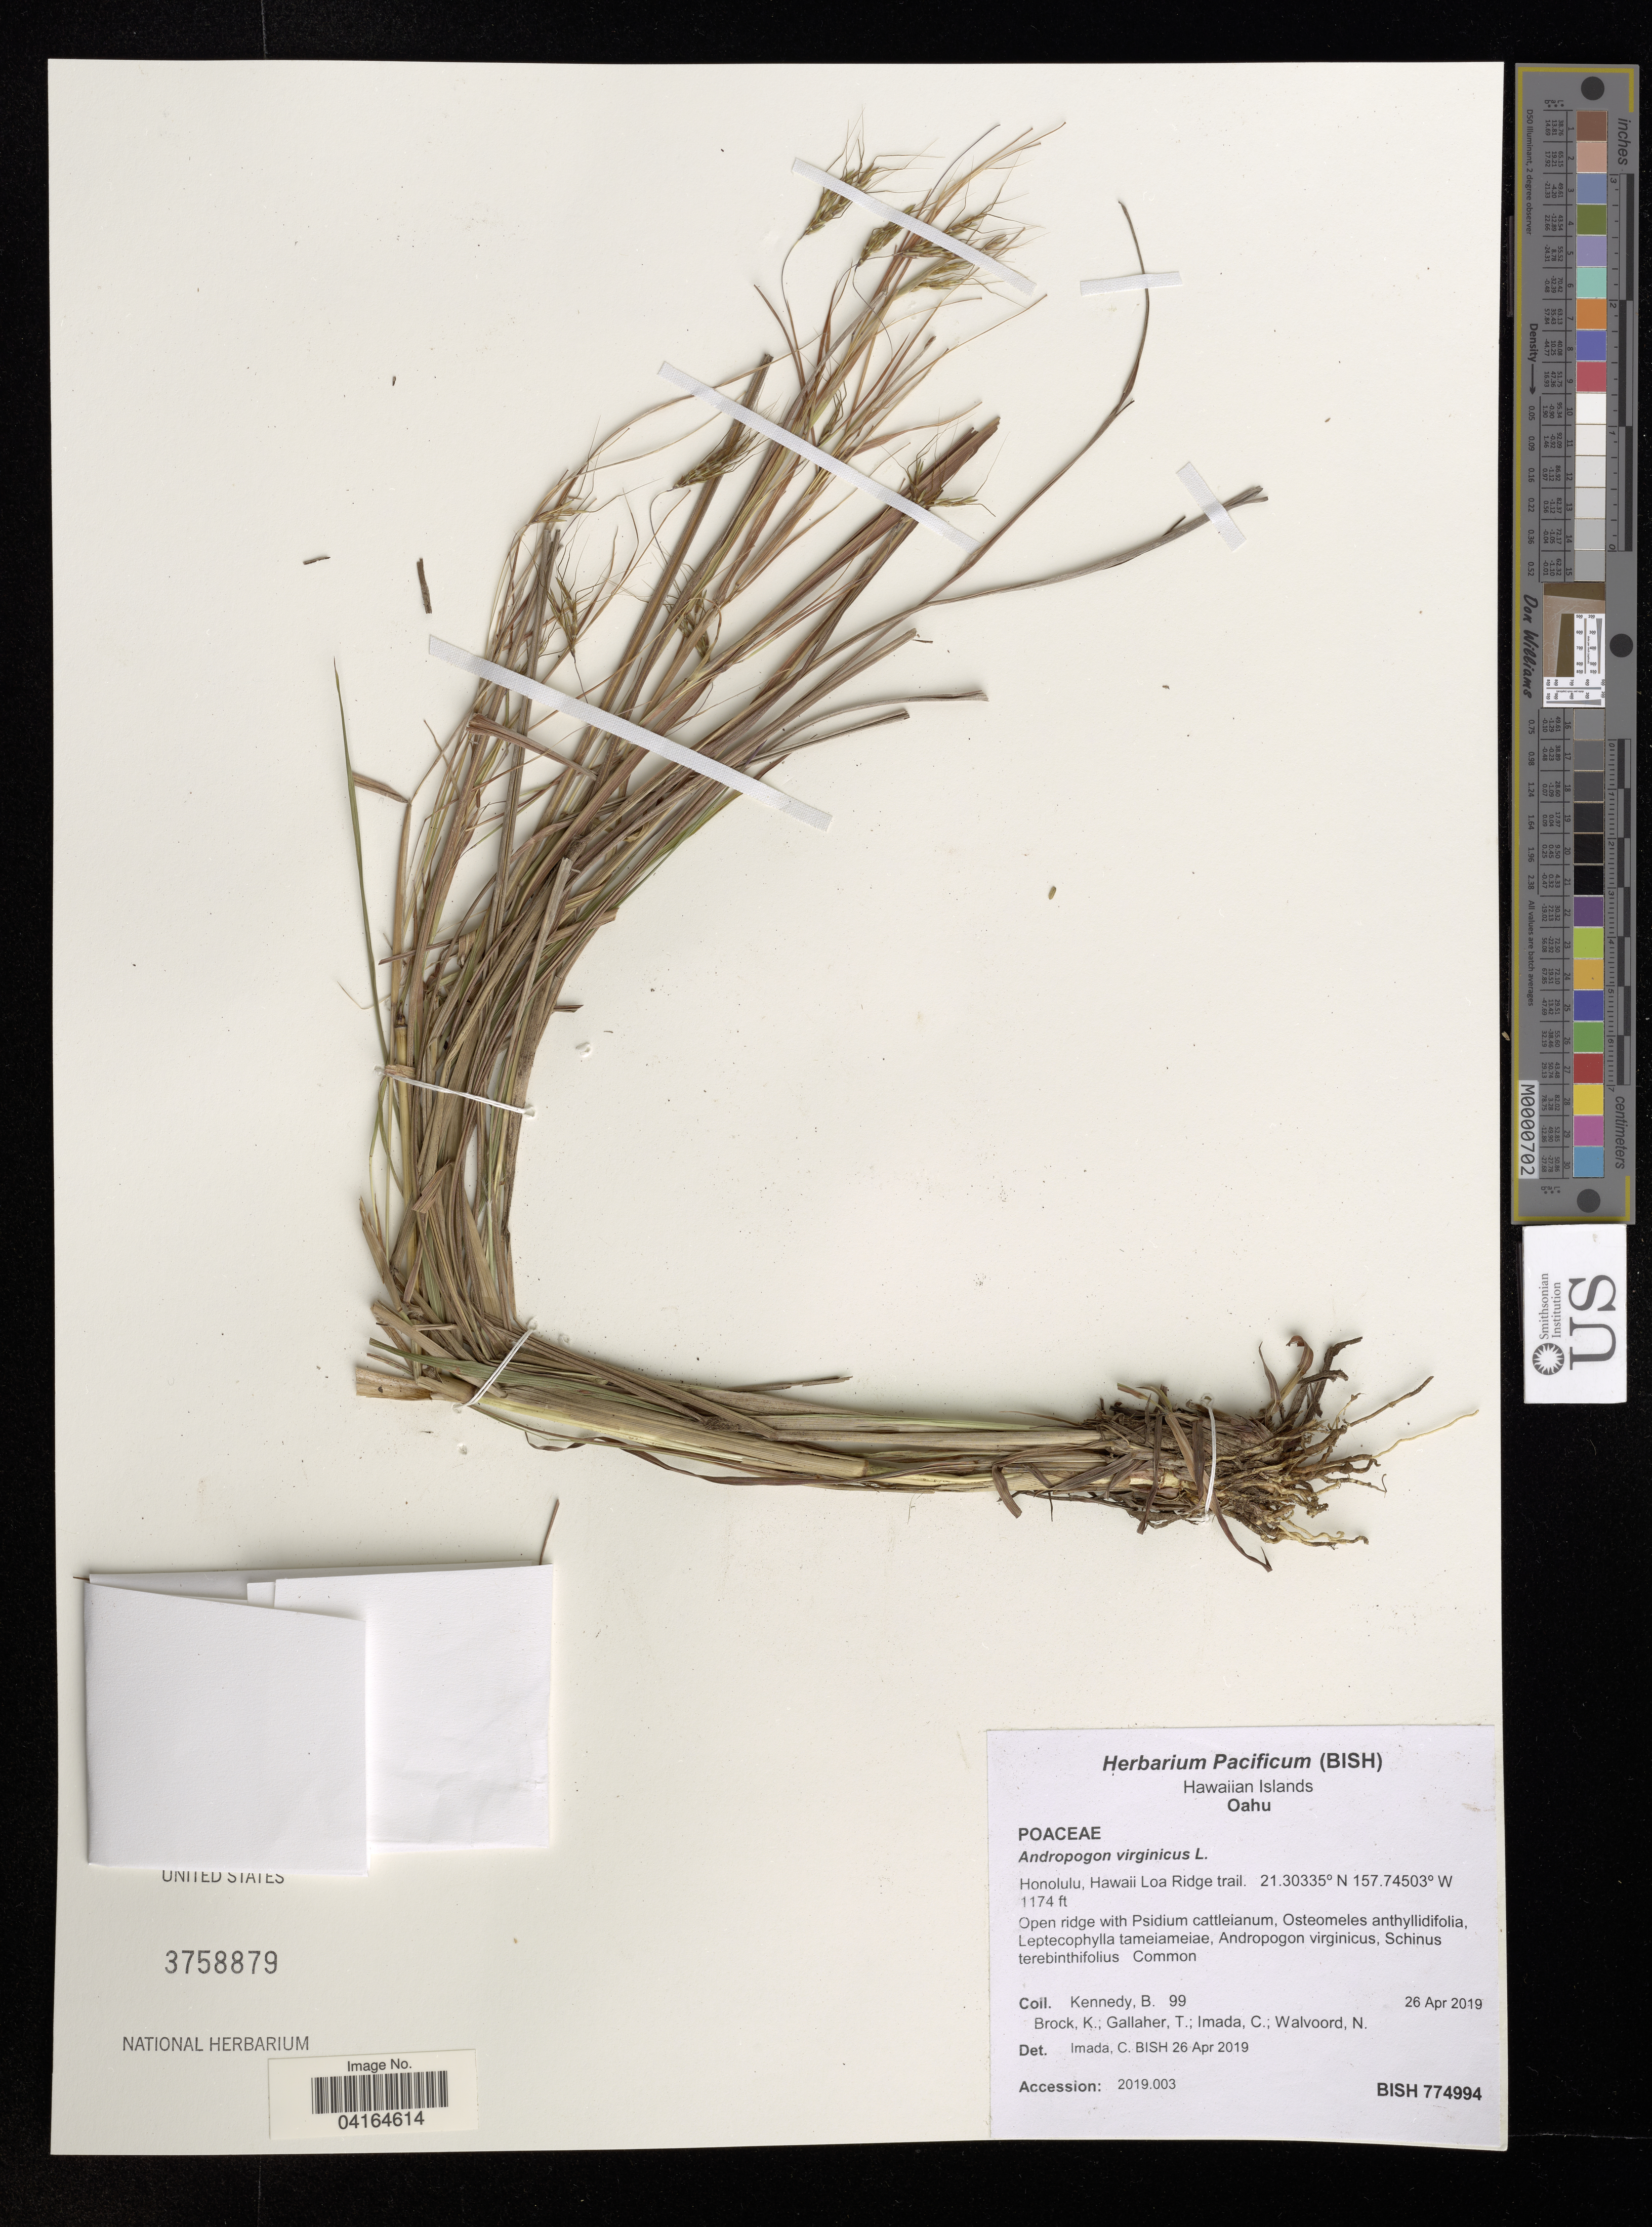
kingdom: Plantae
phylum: Tracheophyta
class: Liliopsida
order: Poales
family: Poaceae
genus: Andropogon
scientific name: Andropogon virginicus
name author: L.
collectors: B. Kennedy, K. Brock, T. Gallaher, C. Imada & N. Walvoord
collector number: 99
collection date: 2019-04-26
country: United States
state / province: Hawaii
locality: Hawaiian Islands. Oahu. Honolulu, Hawaii Loa Ridge trail.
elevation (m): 358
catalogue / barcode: US 3758879